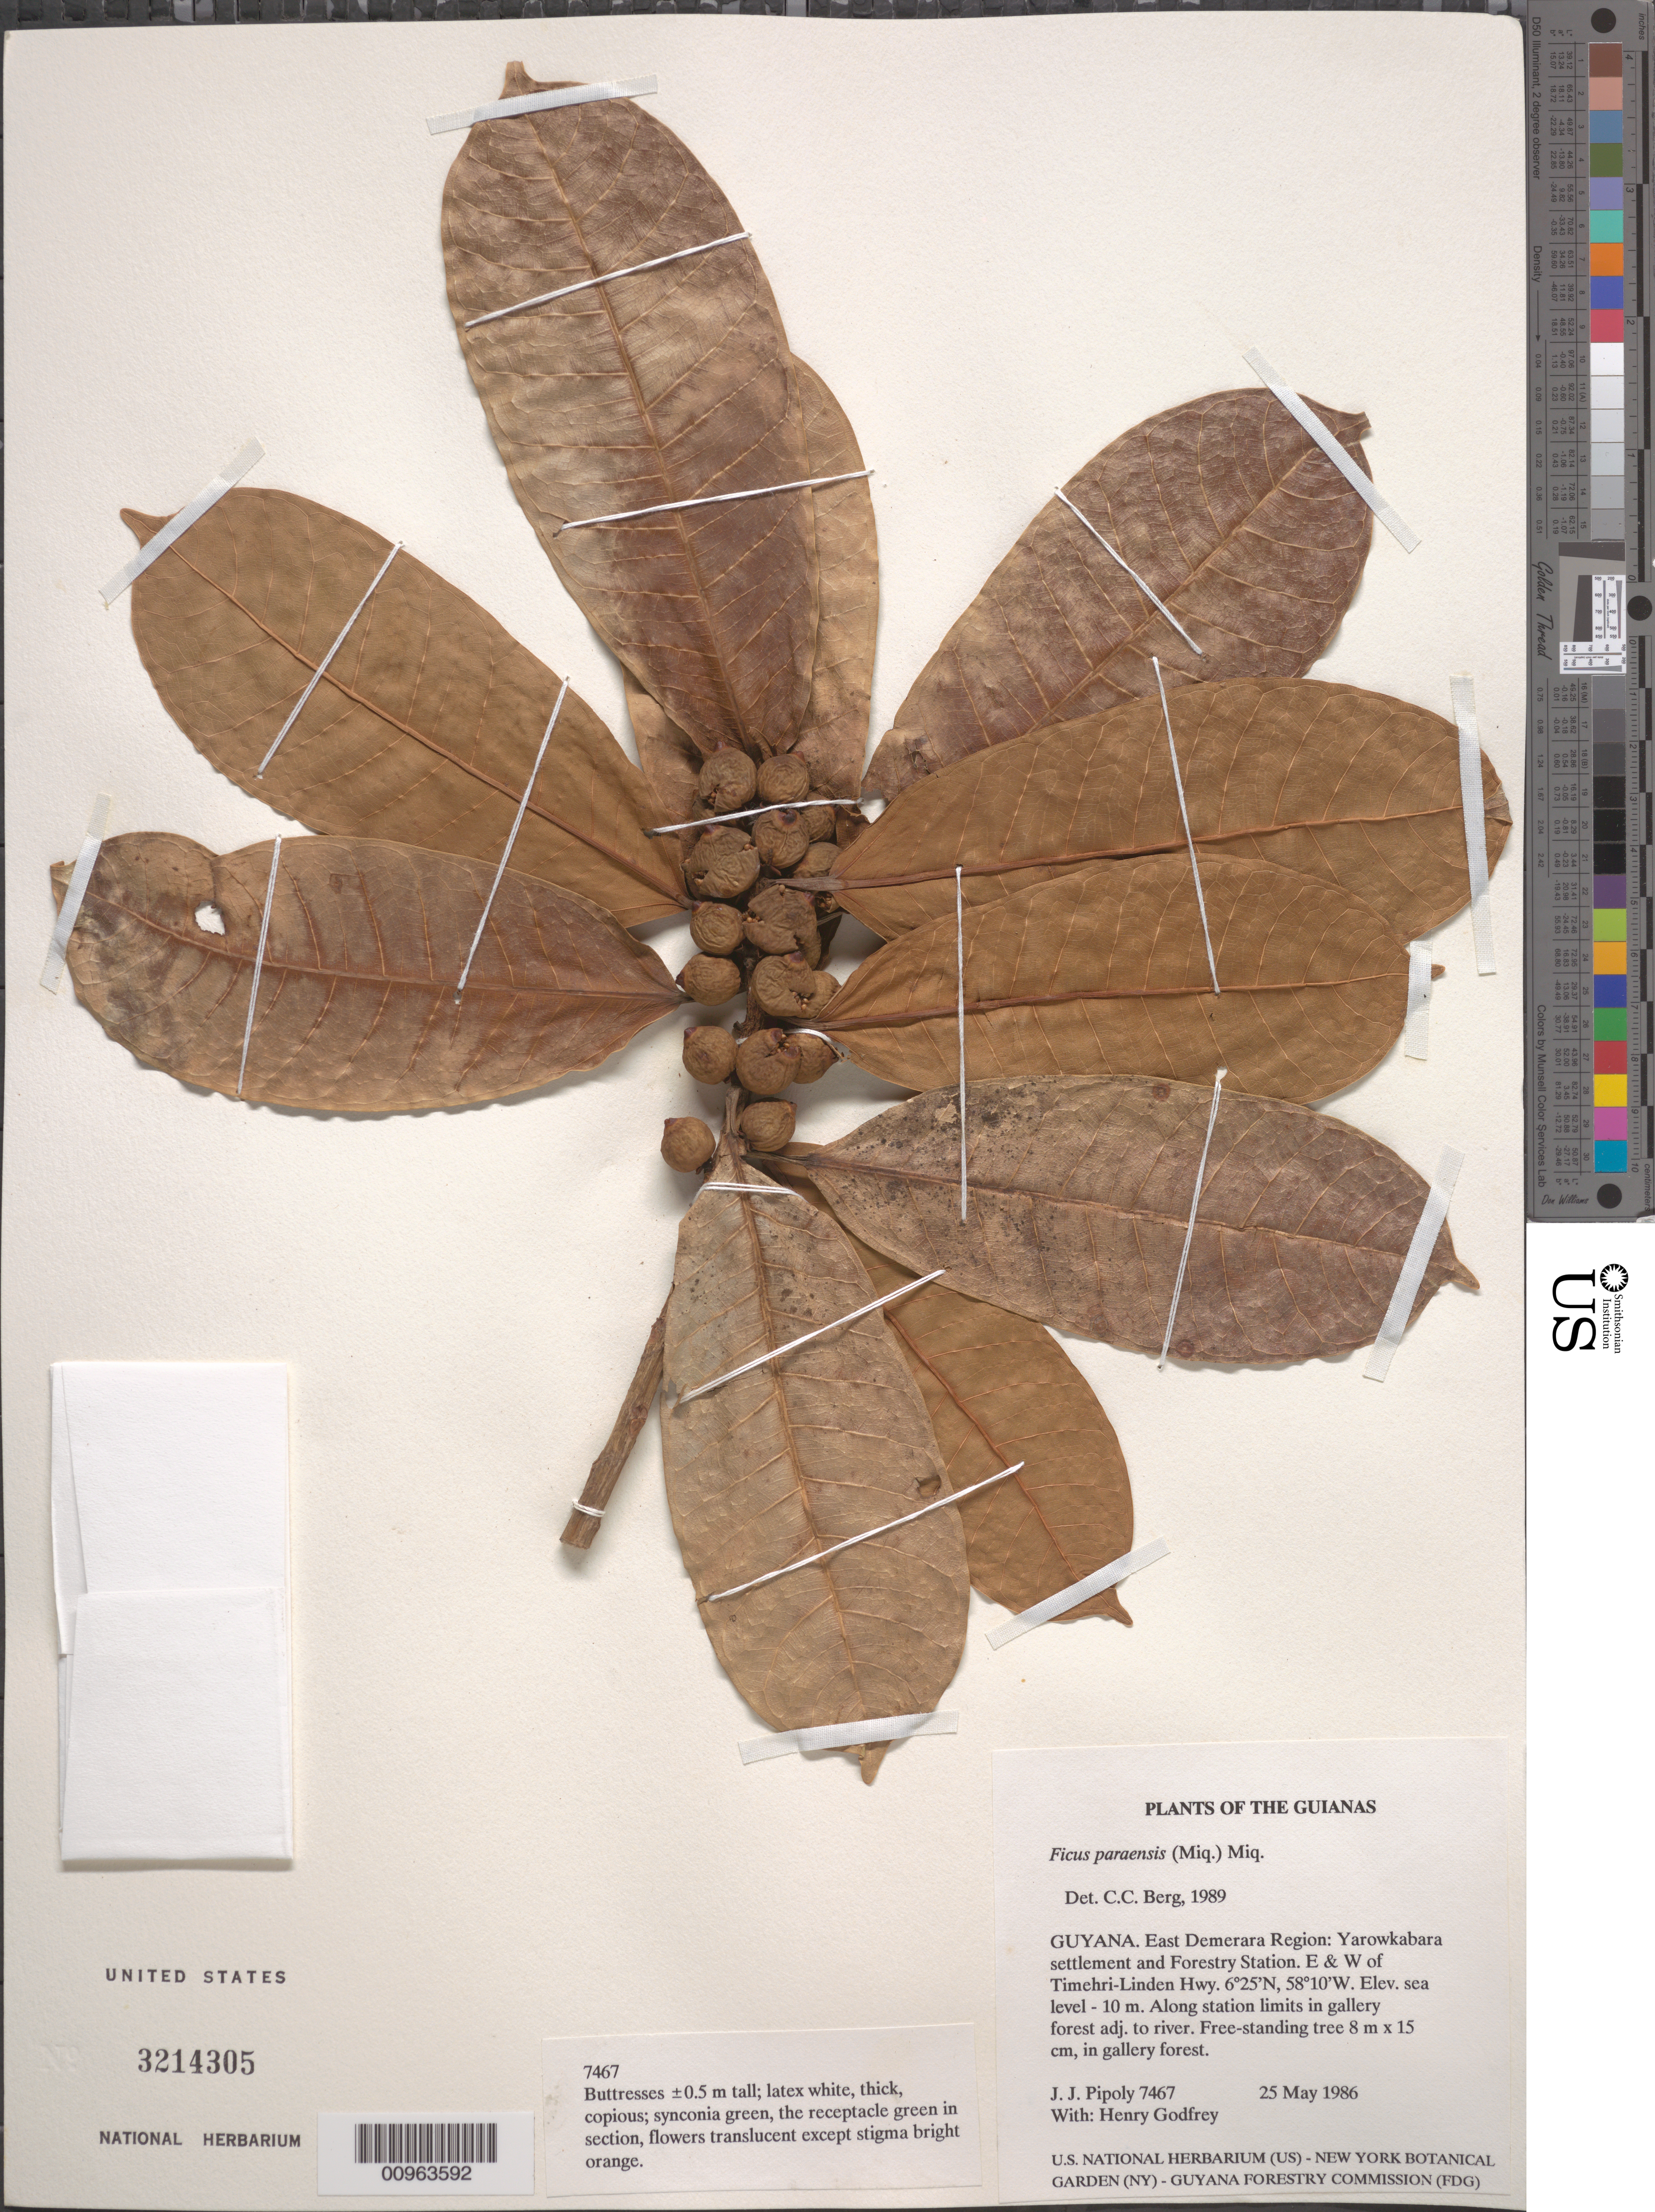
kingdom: Plantae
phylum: Tracheophyta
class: Magnoliopsida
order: Rosales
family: Moraceae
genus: Ficus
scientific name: Ficus paraensis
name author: (Miq.) Miq.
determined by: Berg, C. C.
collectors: J. J. Pipoly & H. Godfrey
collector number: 7467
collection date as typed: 25 May 1986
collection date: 1986-05-25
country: Guyana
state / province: Demerara-Mahaica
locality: Yarowkabra settlement and Forestry Station. E & W of Timehri-Linden Hwy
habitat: Along station limits in gallery forest adj. to river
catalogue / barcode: US 3214305